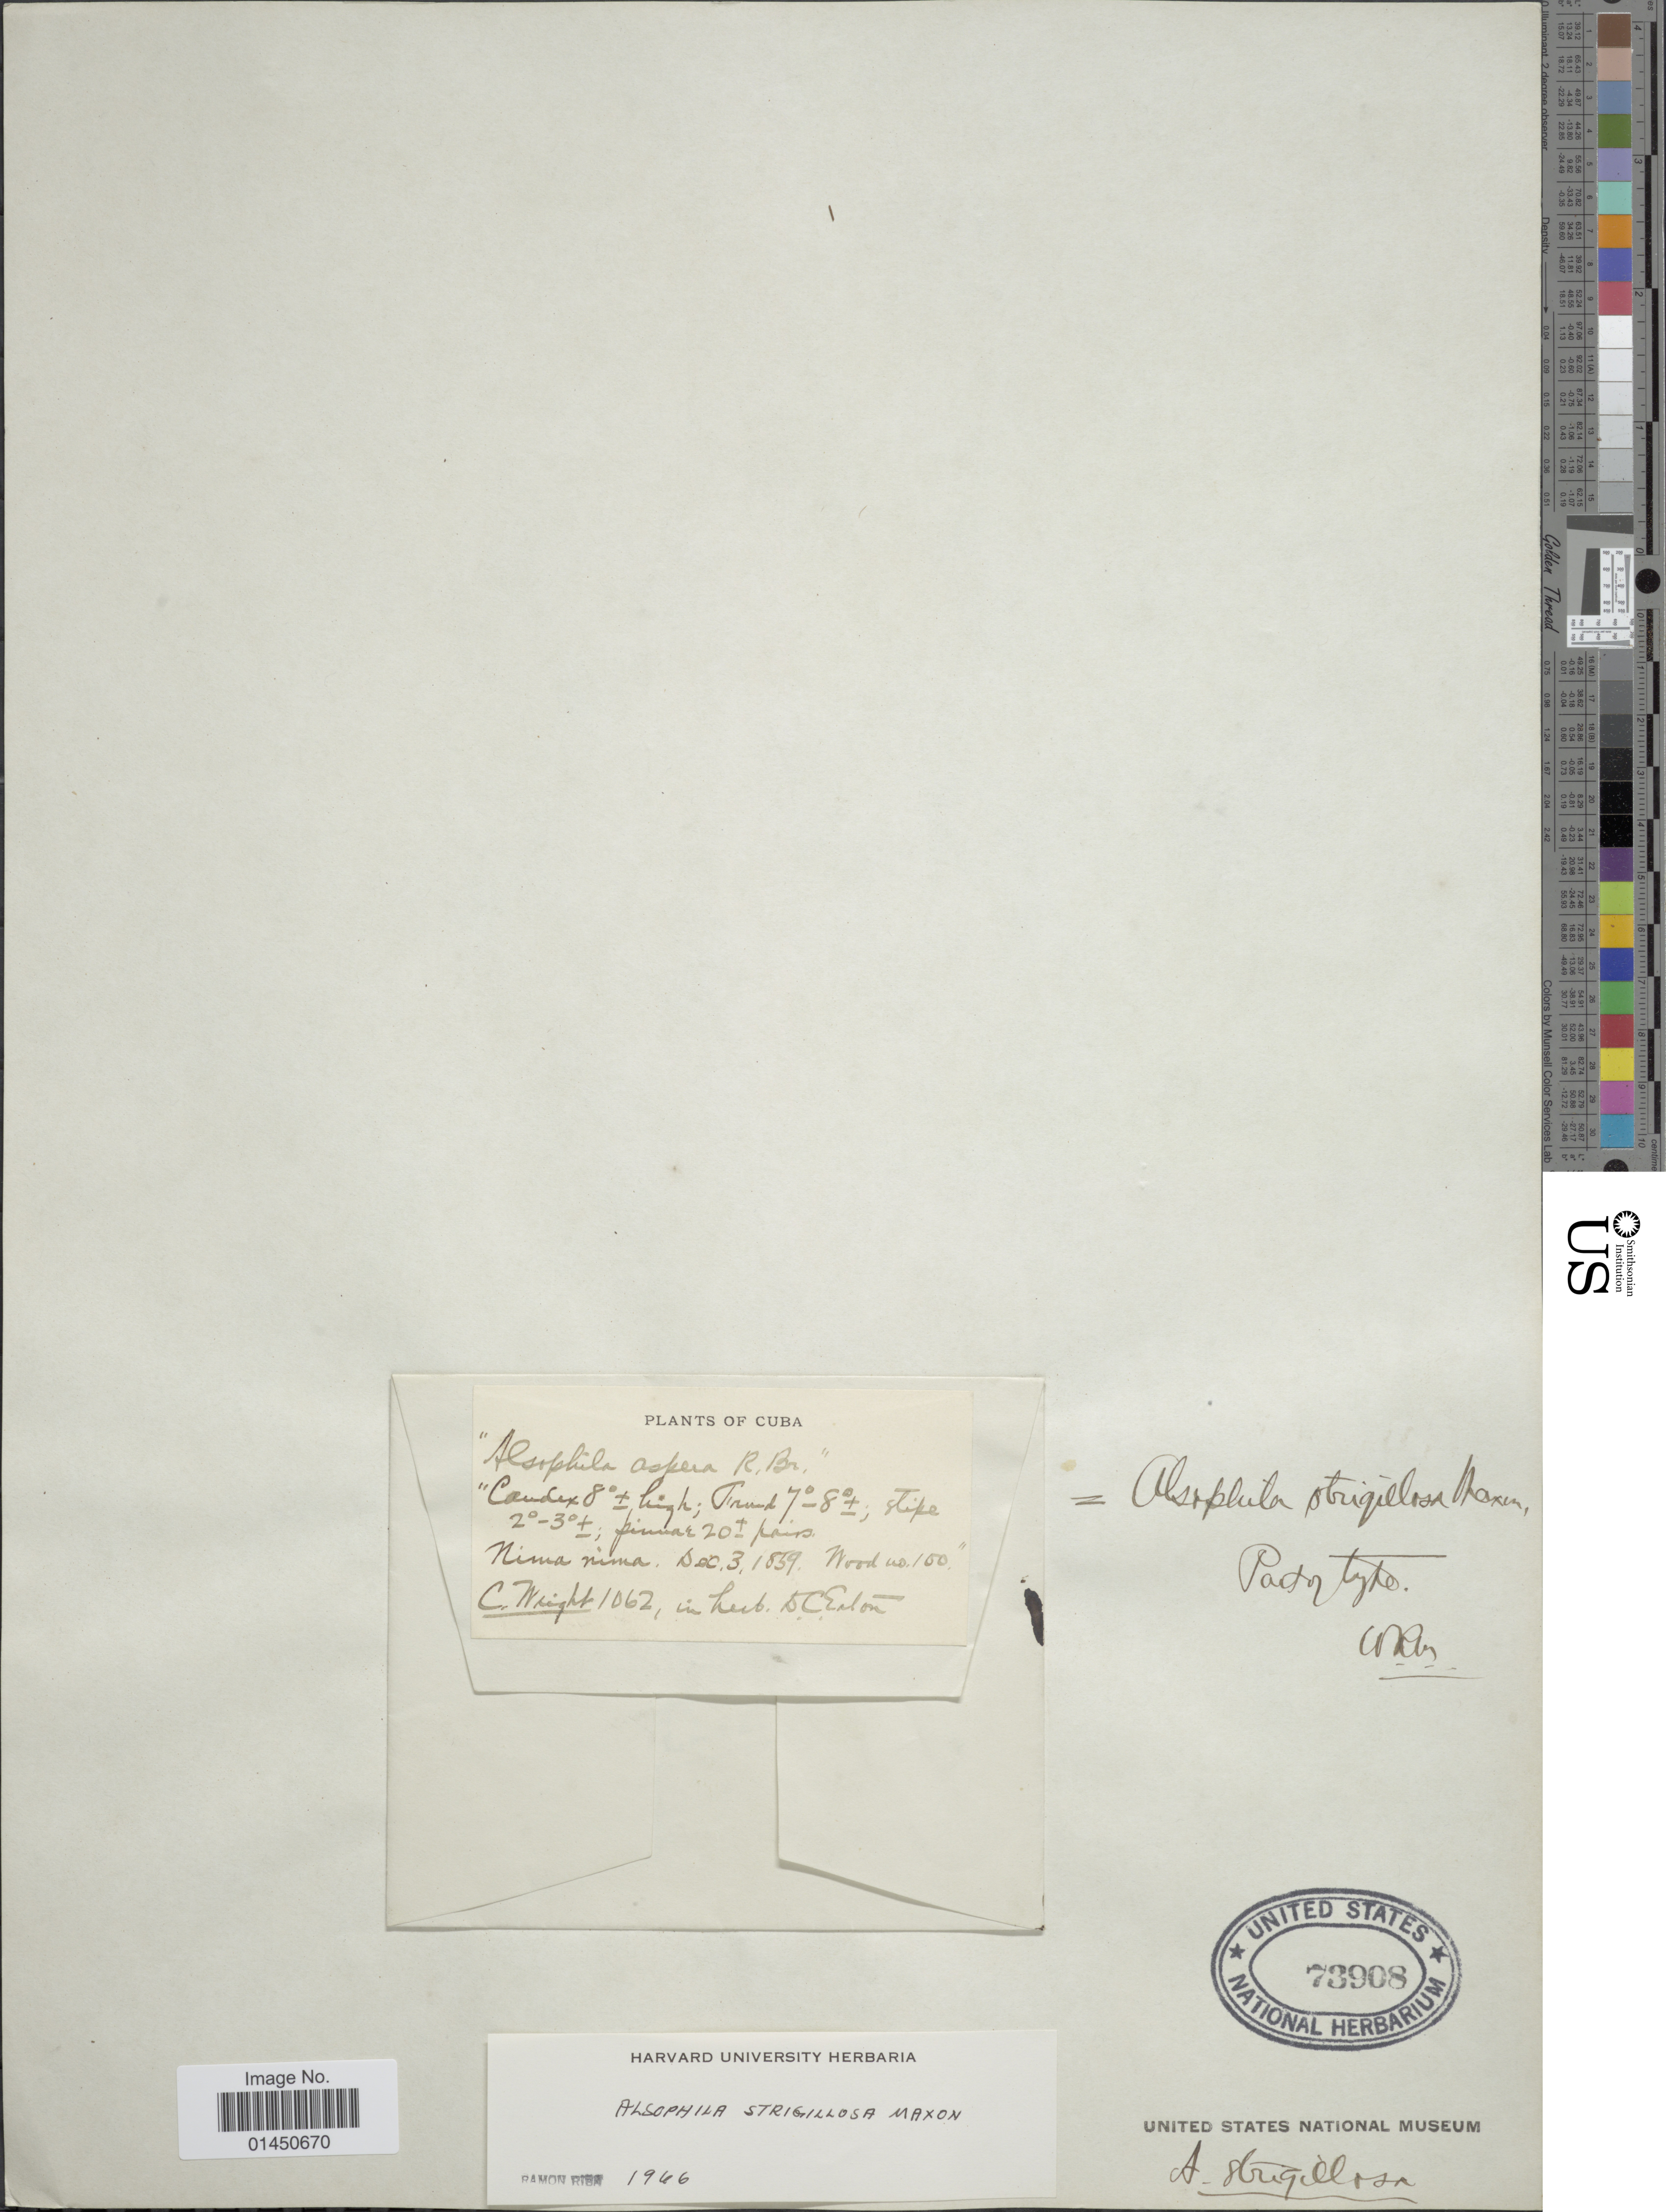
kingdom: Plantae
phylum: Tracheophyta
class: Polypodiopsida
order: Cyatheales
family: Cyatheaceae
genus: Cyathea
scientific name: Cyathea strigillosa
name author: (Maxon) Domin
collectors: C. Wright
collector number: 1062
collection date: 1859-12-03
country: Cuba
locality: Nima nima.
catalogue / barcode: US 73908